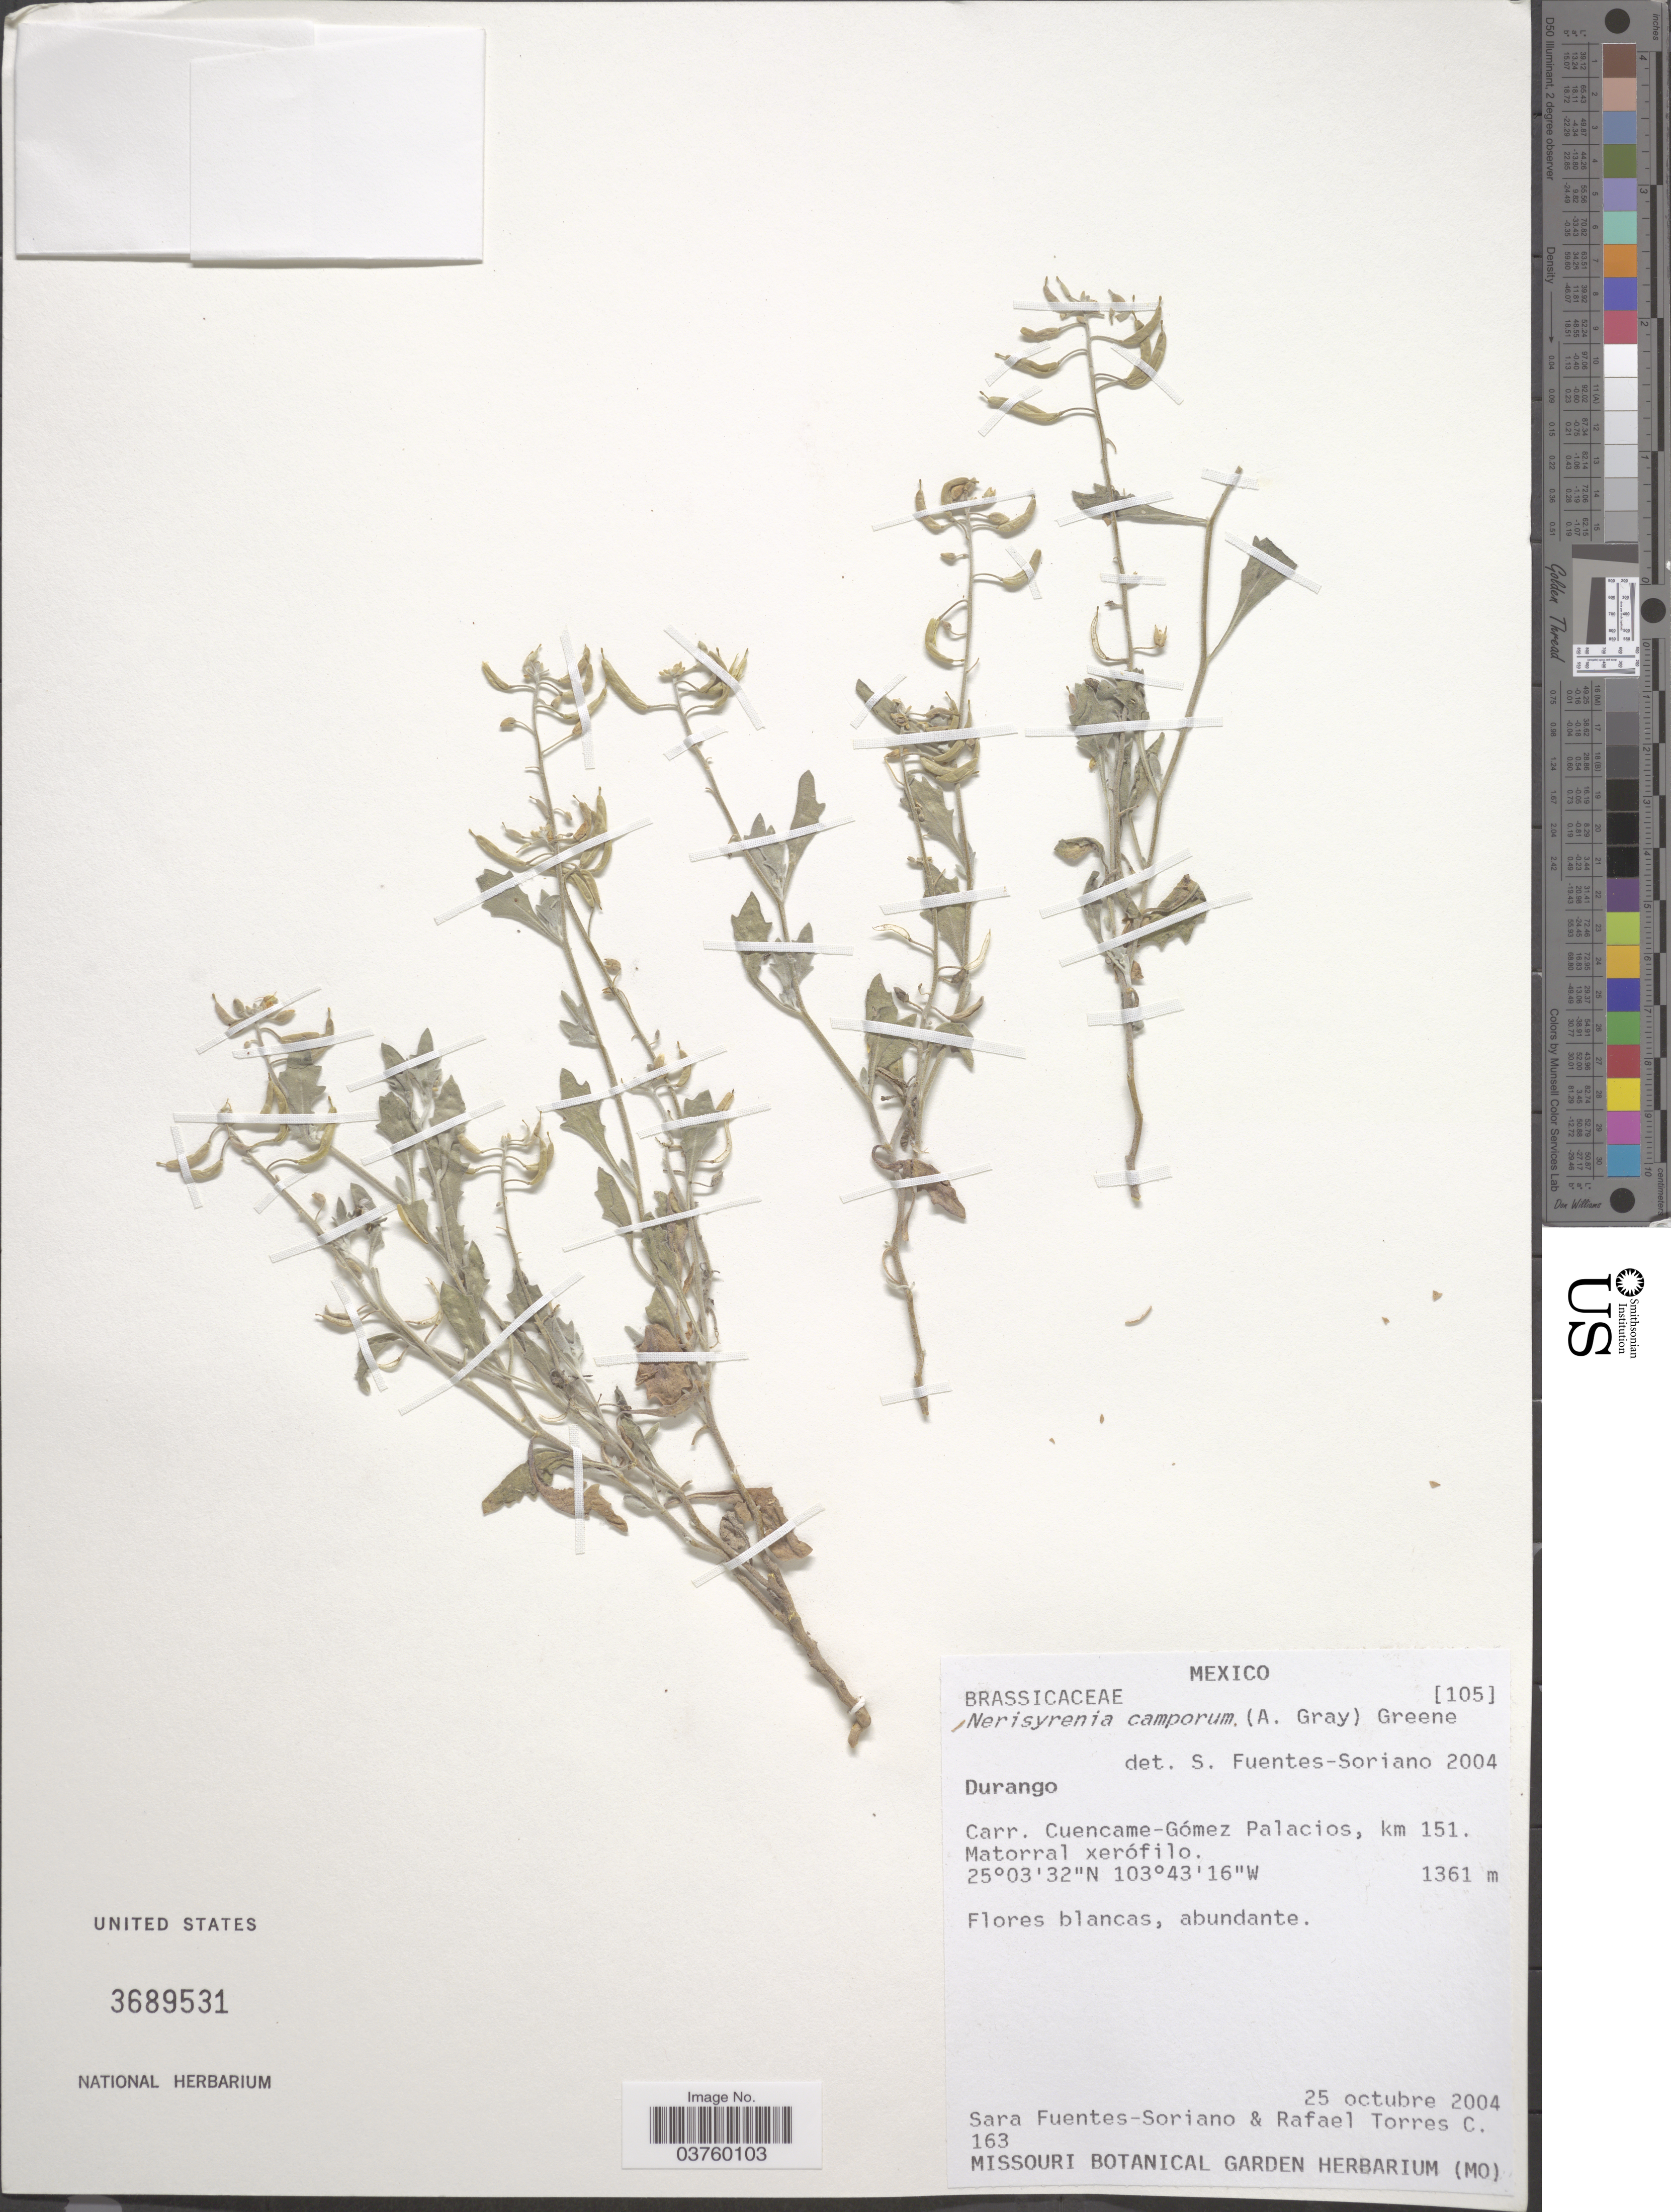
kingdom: Plantae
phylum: Tracheophyta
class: Magnoliopsida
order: Brassicales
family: Brassicaceae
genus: Nerisyrenia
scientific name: Nerisyrenia camporum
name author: (A. Gray) Greene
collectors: S. Fuentes-Soriano & R. Torres C.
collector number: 163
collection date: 2004-10-25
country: Mexico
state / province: Durango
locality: Carr. Cuencame-Gómez Palacios, km 151.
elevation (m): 1361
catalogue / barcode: US 3689531